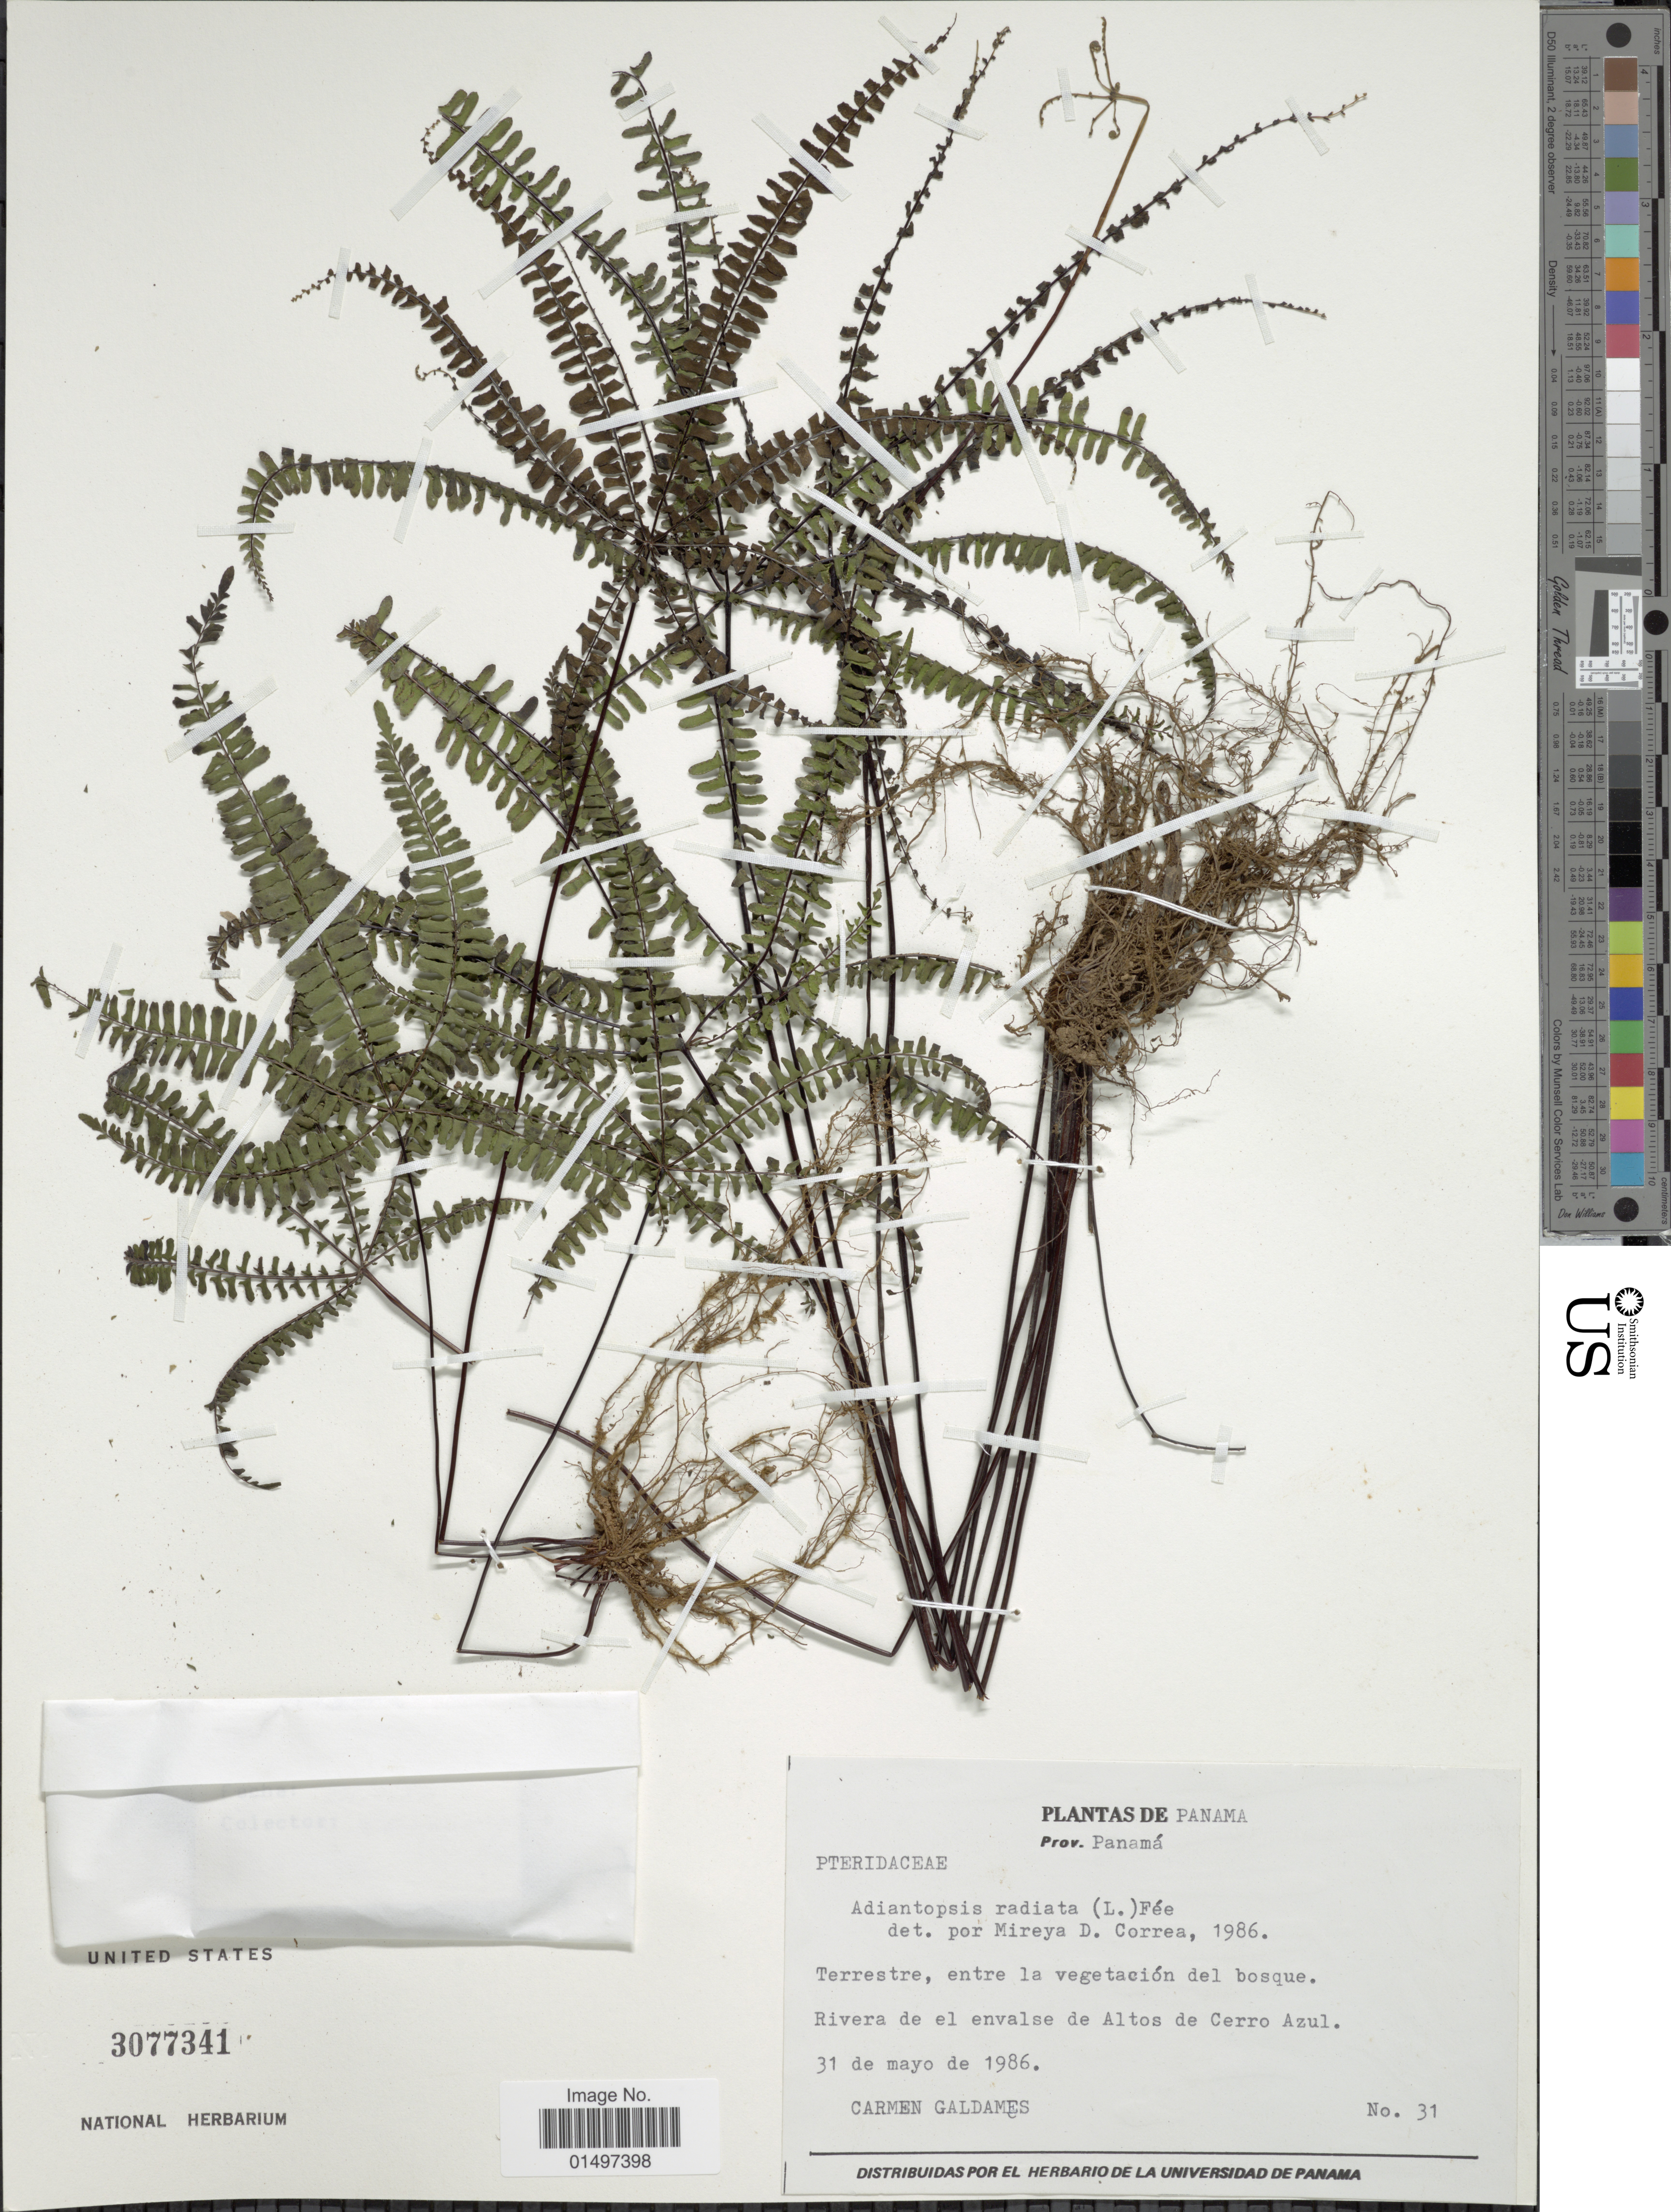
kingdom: Plantae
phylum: Tracheophyta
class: Polypodiopsida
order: Polypodiales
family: Pteridaceae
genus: Adiantopsis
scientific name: Adiantopsis radiata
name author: (L.) Fée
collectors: C. Galdames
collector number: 31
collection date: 1986-05-31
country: Panama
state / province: Panamá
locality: Prov. Panama. Rivera de el envalse de Altos de Cerro Azul.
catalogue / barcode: US 3077341